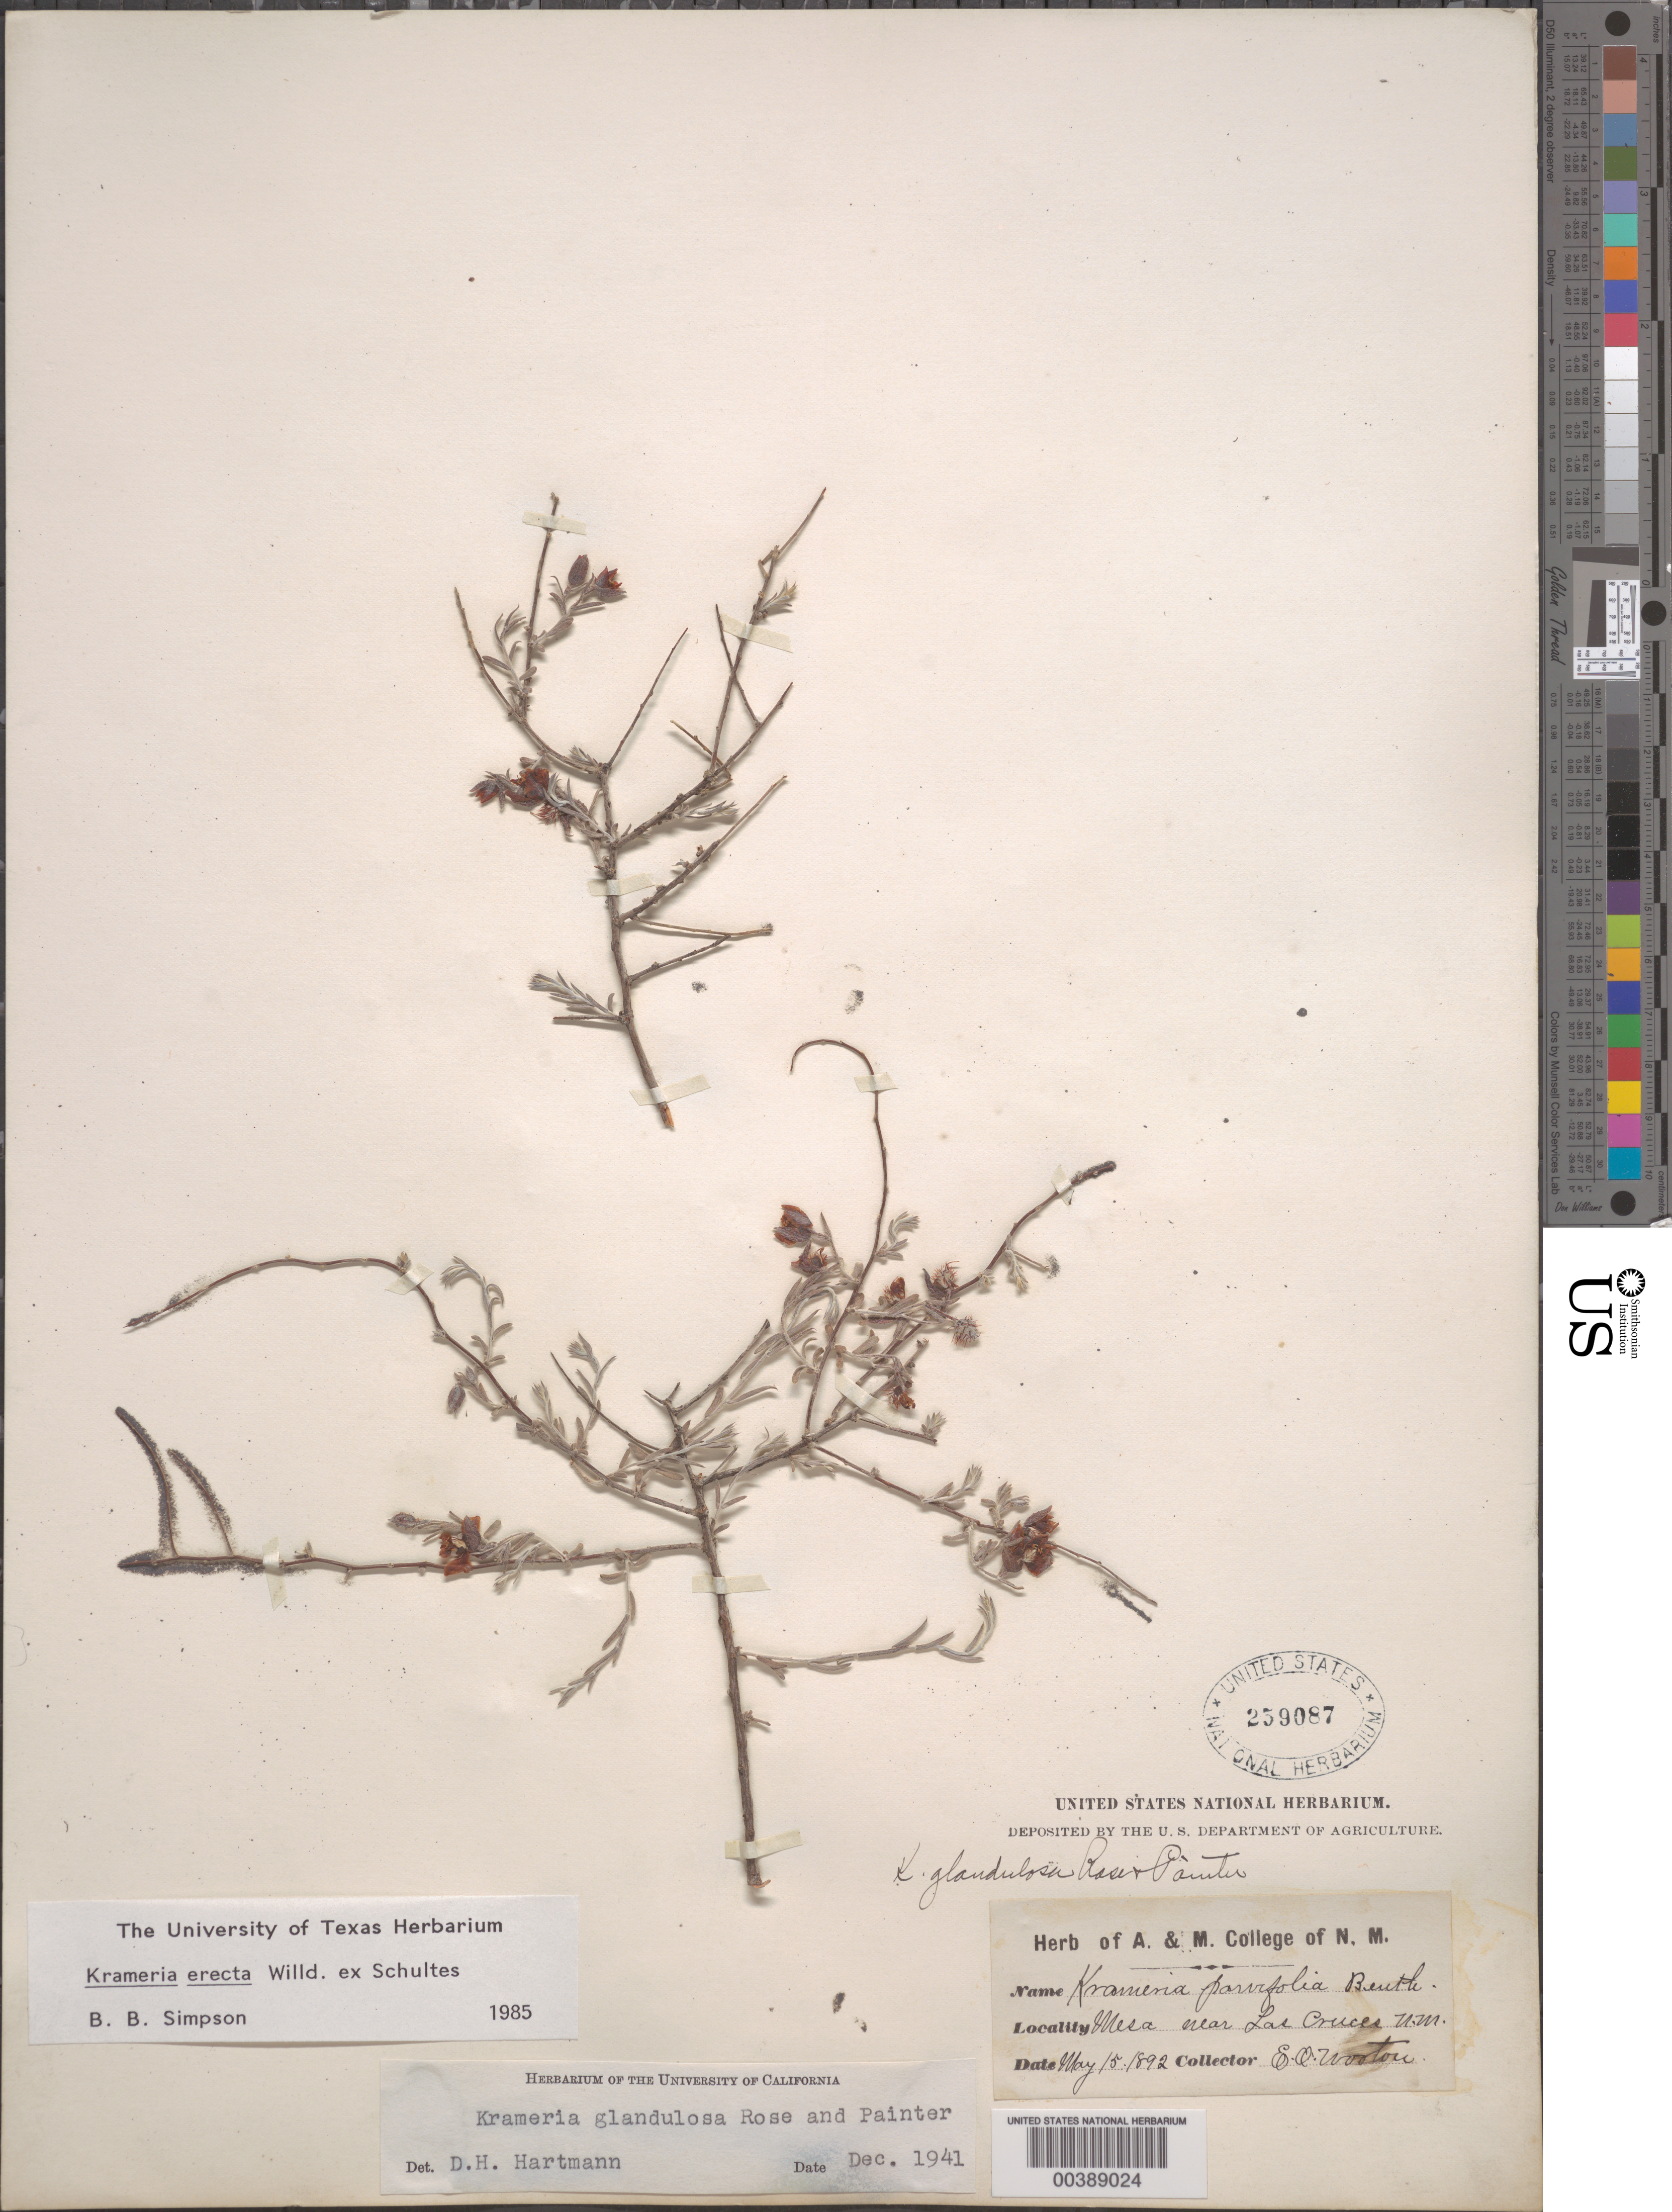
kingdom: Plantae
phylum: Tracheophyta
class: Magnoliopsida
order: Zygophyllales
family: Krameriaceae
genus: Krameria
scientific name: Krameria glandulosa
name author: Rose & J.H. Painter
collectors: E. O. Wooton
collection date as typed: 15 May 1892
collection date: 1892-05-15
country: United States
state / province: New Mexico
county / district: Dona Ana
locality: Near las cruces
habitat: Mesa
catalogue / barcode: US 259087